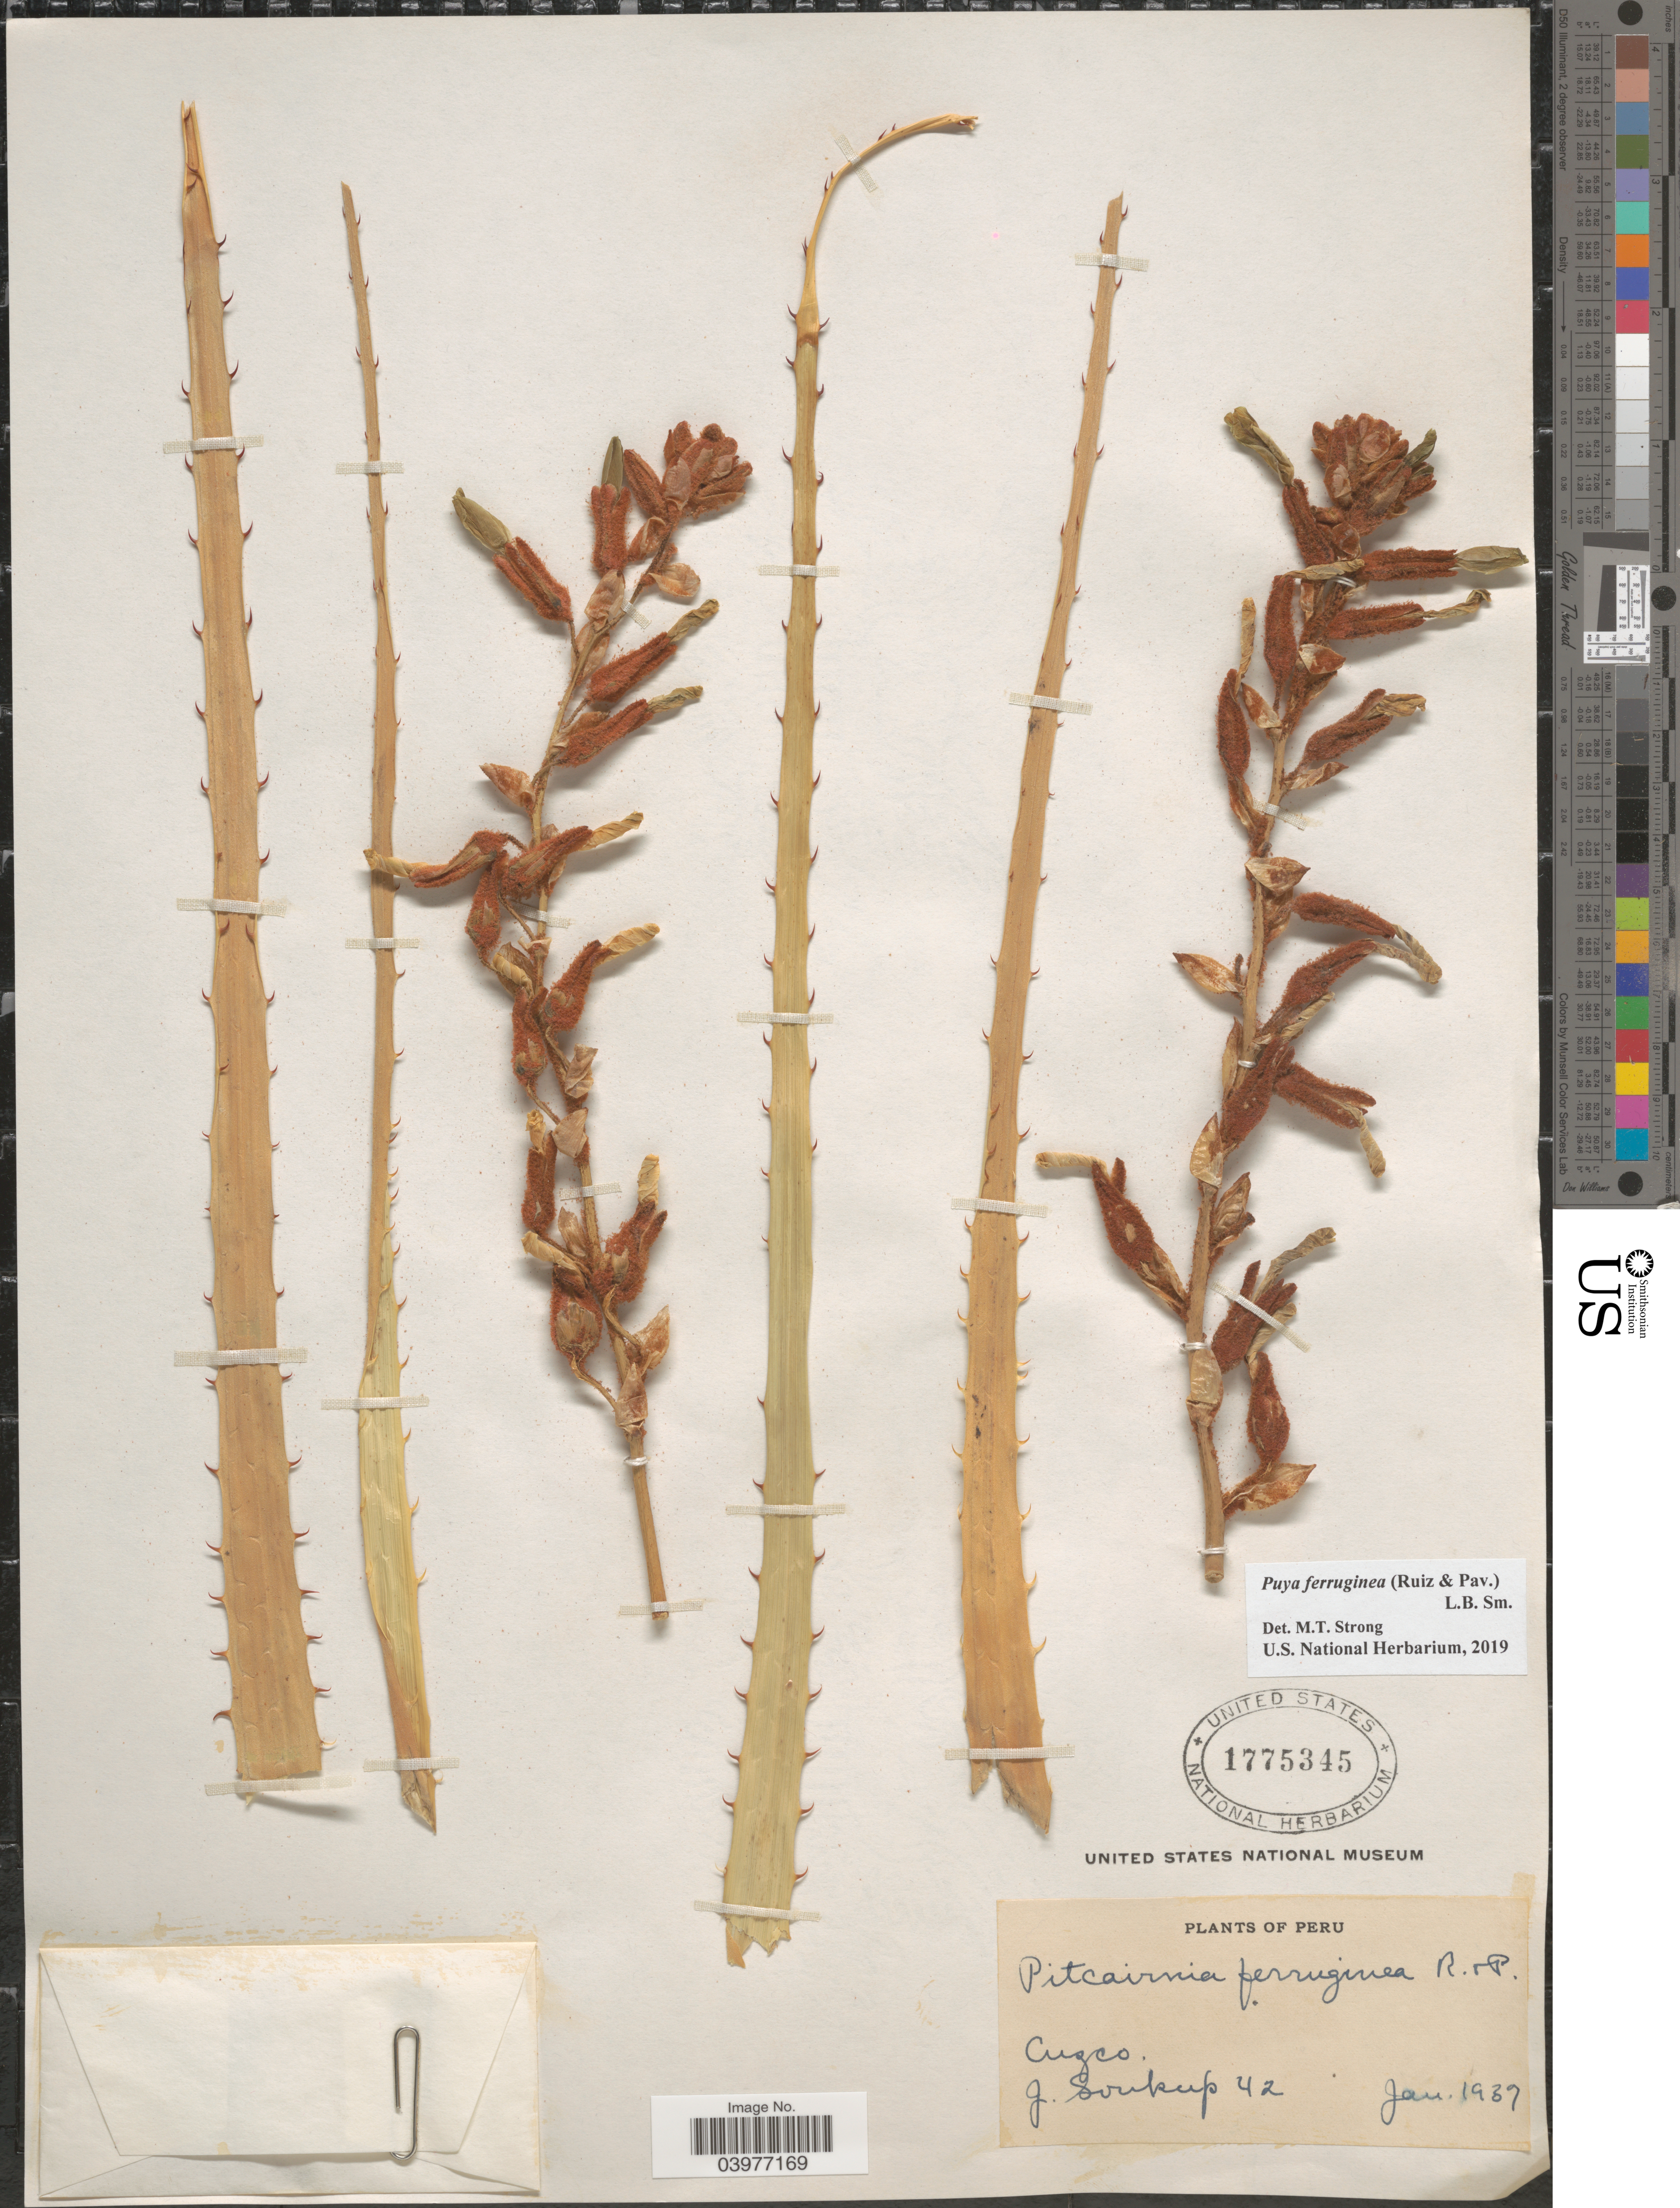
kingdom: Plantae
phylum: Tracheophyta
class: Liliopsida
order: Poales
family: Bromeliaceae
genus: Puya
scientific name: Puya ferruginea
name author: (Ruiz & Pav.) L.B. Sm.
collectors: J. Soukup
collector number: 42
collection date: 1937-01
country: Peru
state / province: Cusco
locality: Cuzco.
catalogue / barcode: US 1775345